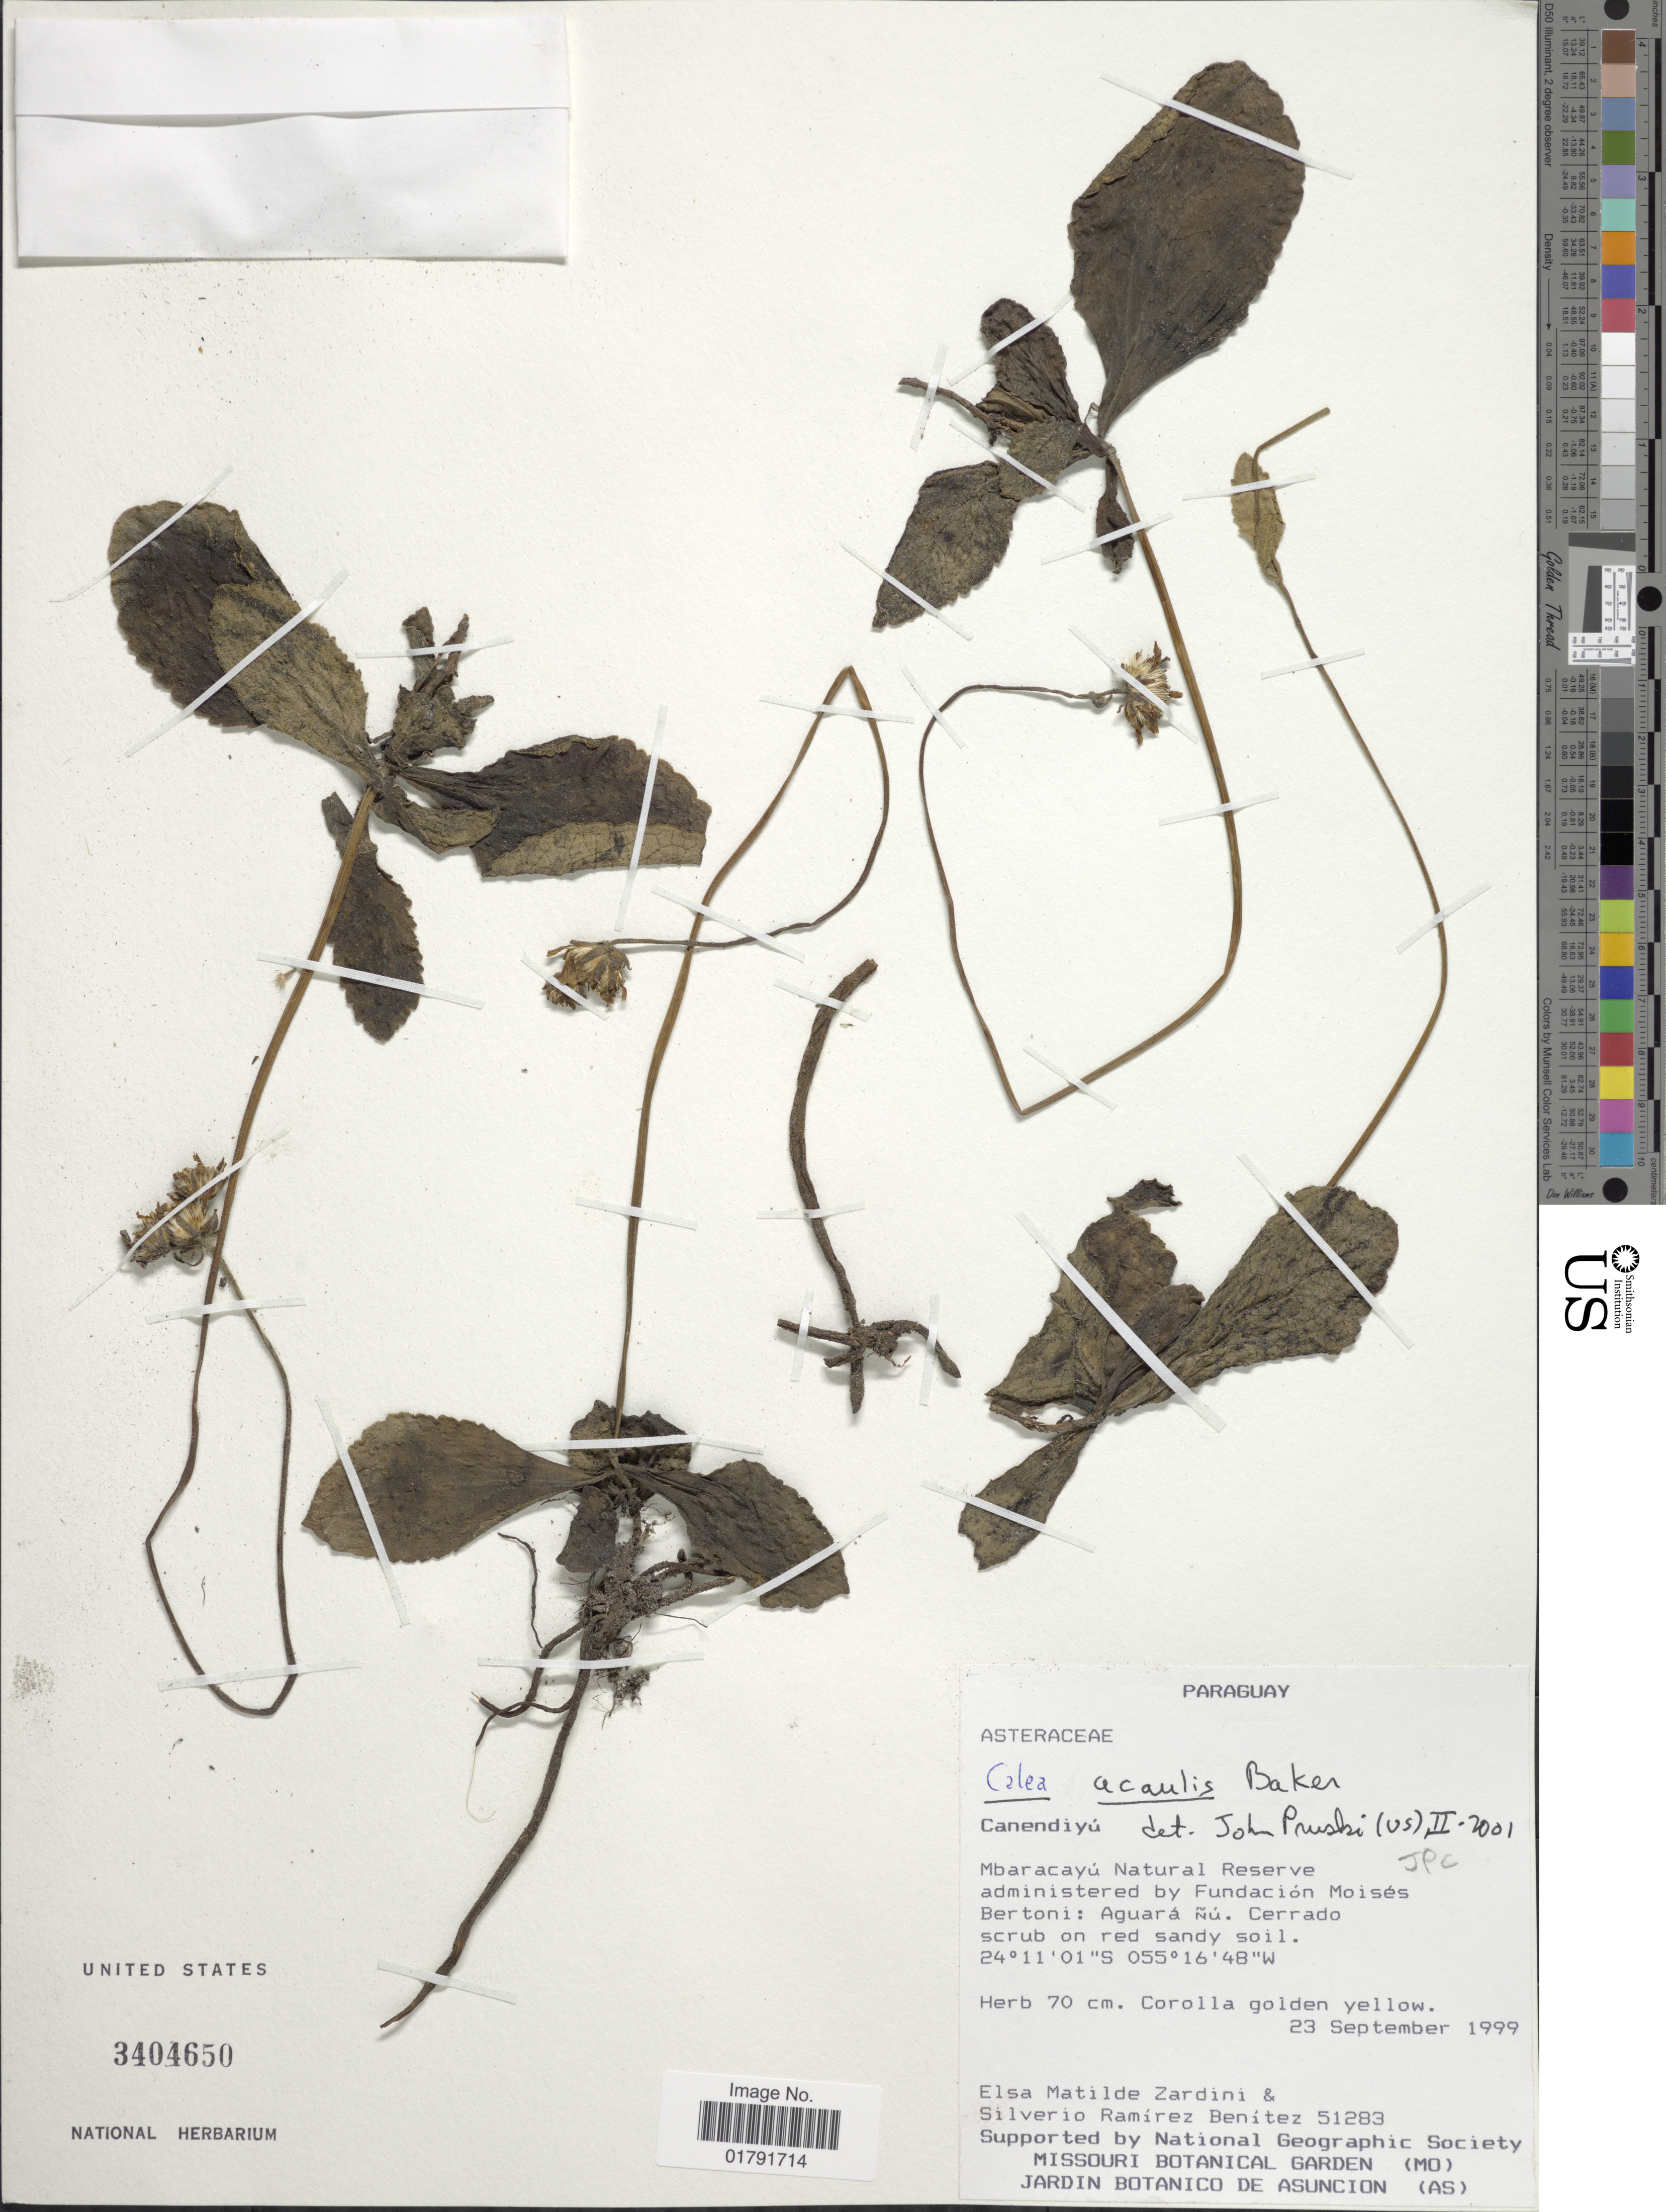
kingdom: Plantae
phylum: Tracheophyta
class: Magnoliopsida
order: Asterales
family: Asteraceae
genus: Calea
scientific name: Calea acaulis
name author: Baker in Mart.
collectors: E. M. Zardini & S. Benítez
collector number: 51283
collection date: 1999-09-23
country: Paraguay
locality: Canendiyu, Mbaracayu Natural Reserve administered by Fundacion Moises Bertoni: Aguara Nu.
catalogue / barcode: US 3404650